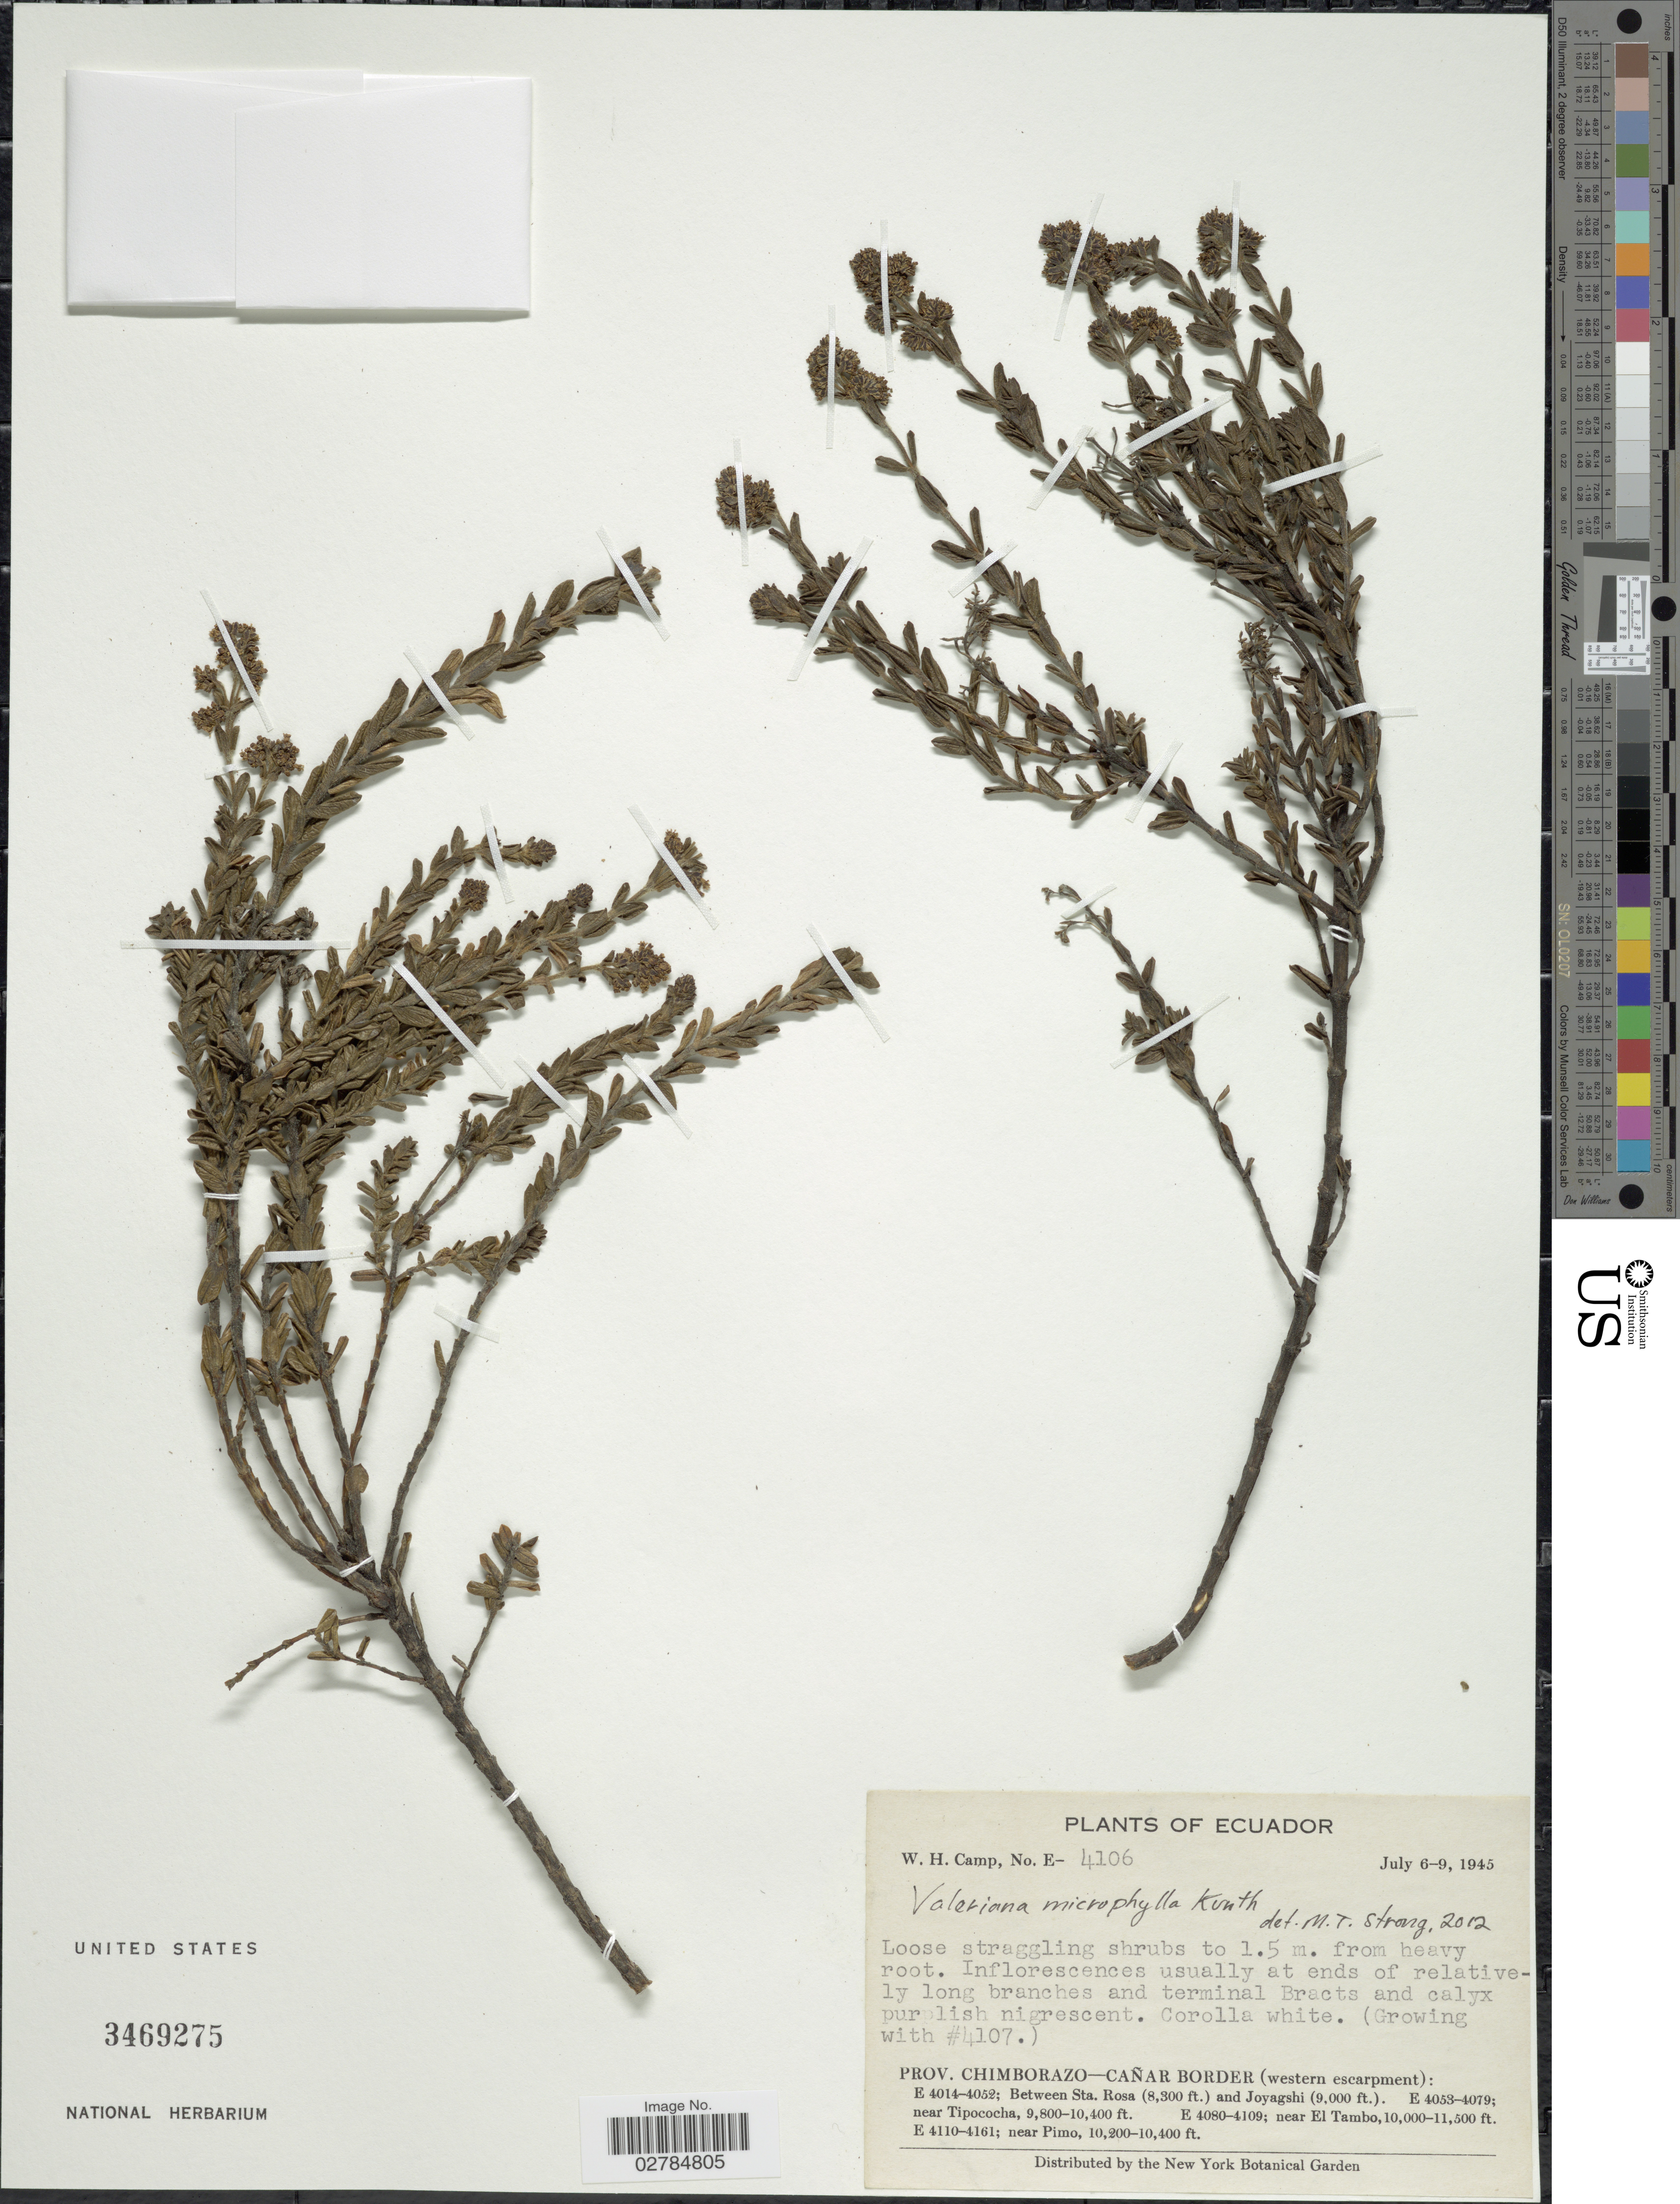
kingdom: Plantae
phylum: Tracheophyta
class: Magnoliopsida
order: Dipsacales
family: Caprifoliaceae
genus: Valeriana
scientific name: Valeriana microphylla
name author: Kunth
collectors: W. H. Camp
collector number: E-4106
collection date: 1945-07-06/1945-07-09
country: Ecuador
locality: Prov. Chimborazo-Cañar Border (western escarpment): near El Tambo.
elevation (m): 3048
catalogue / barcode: US 3469275